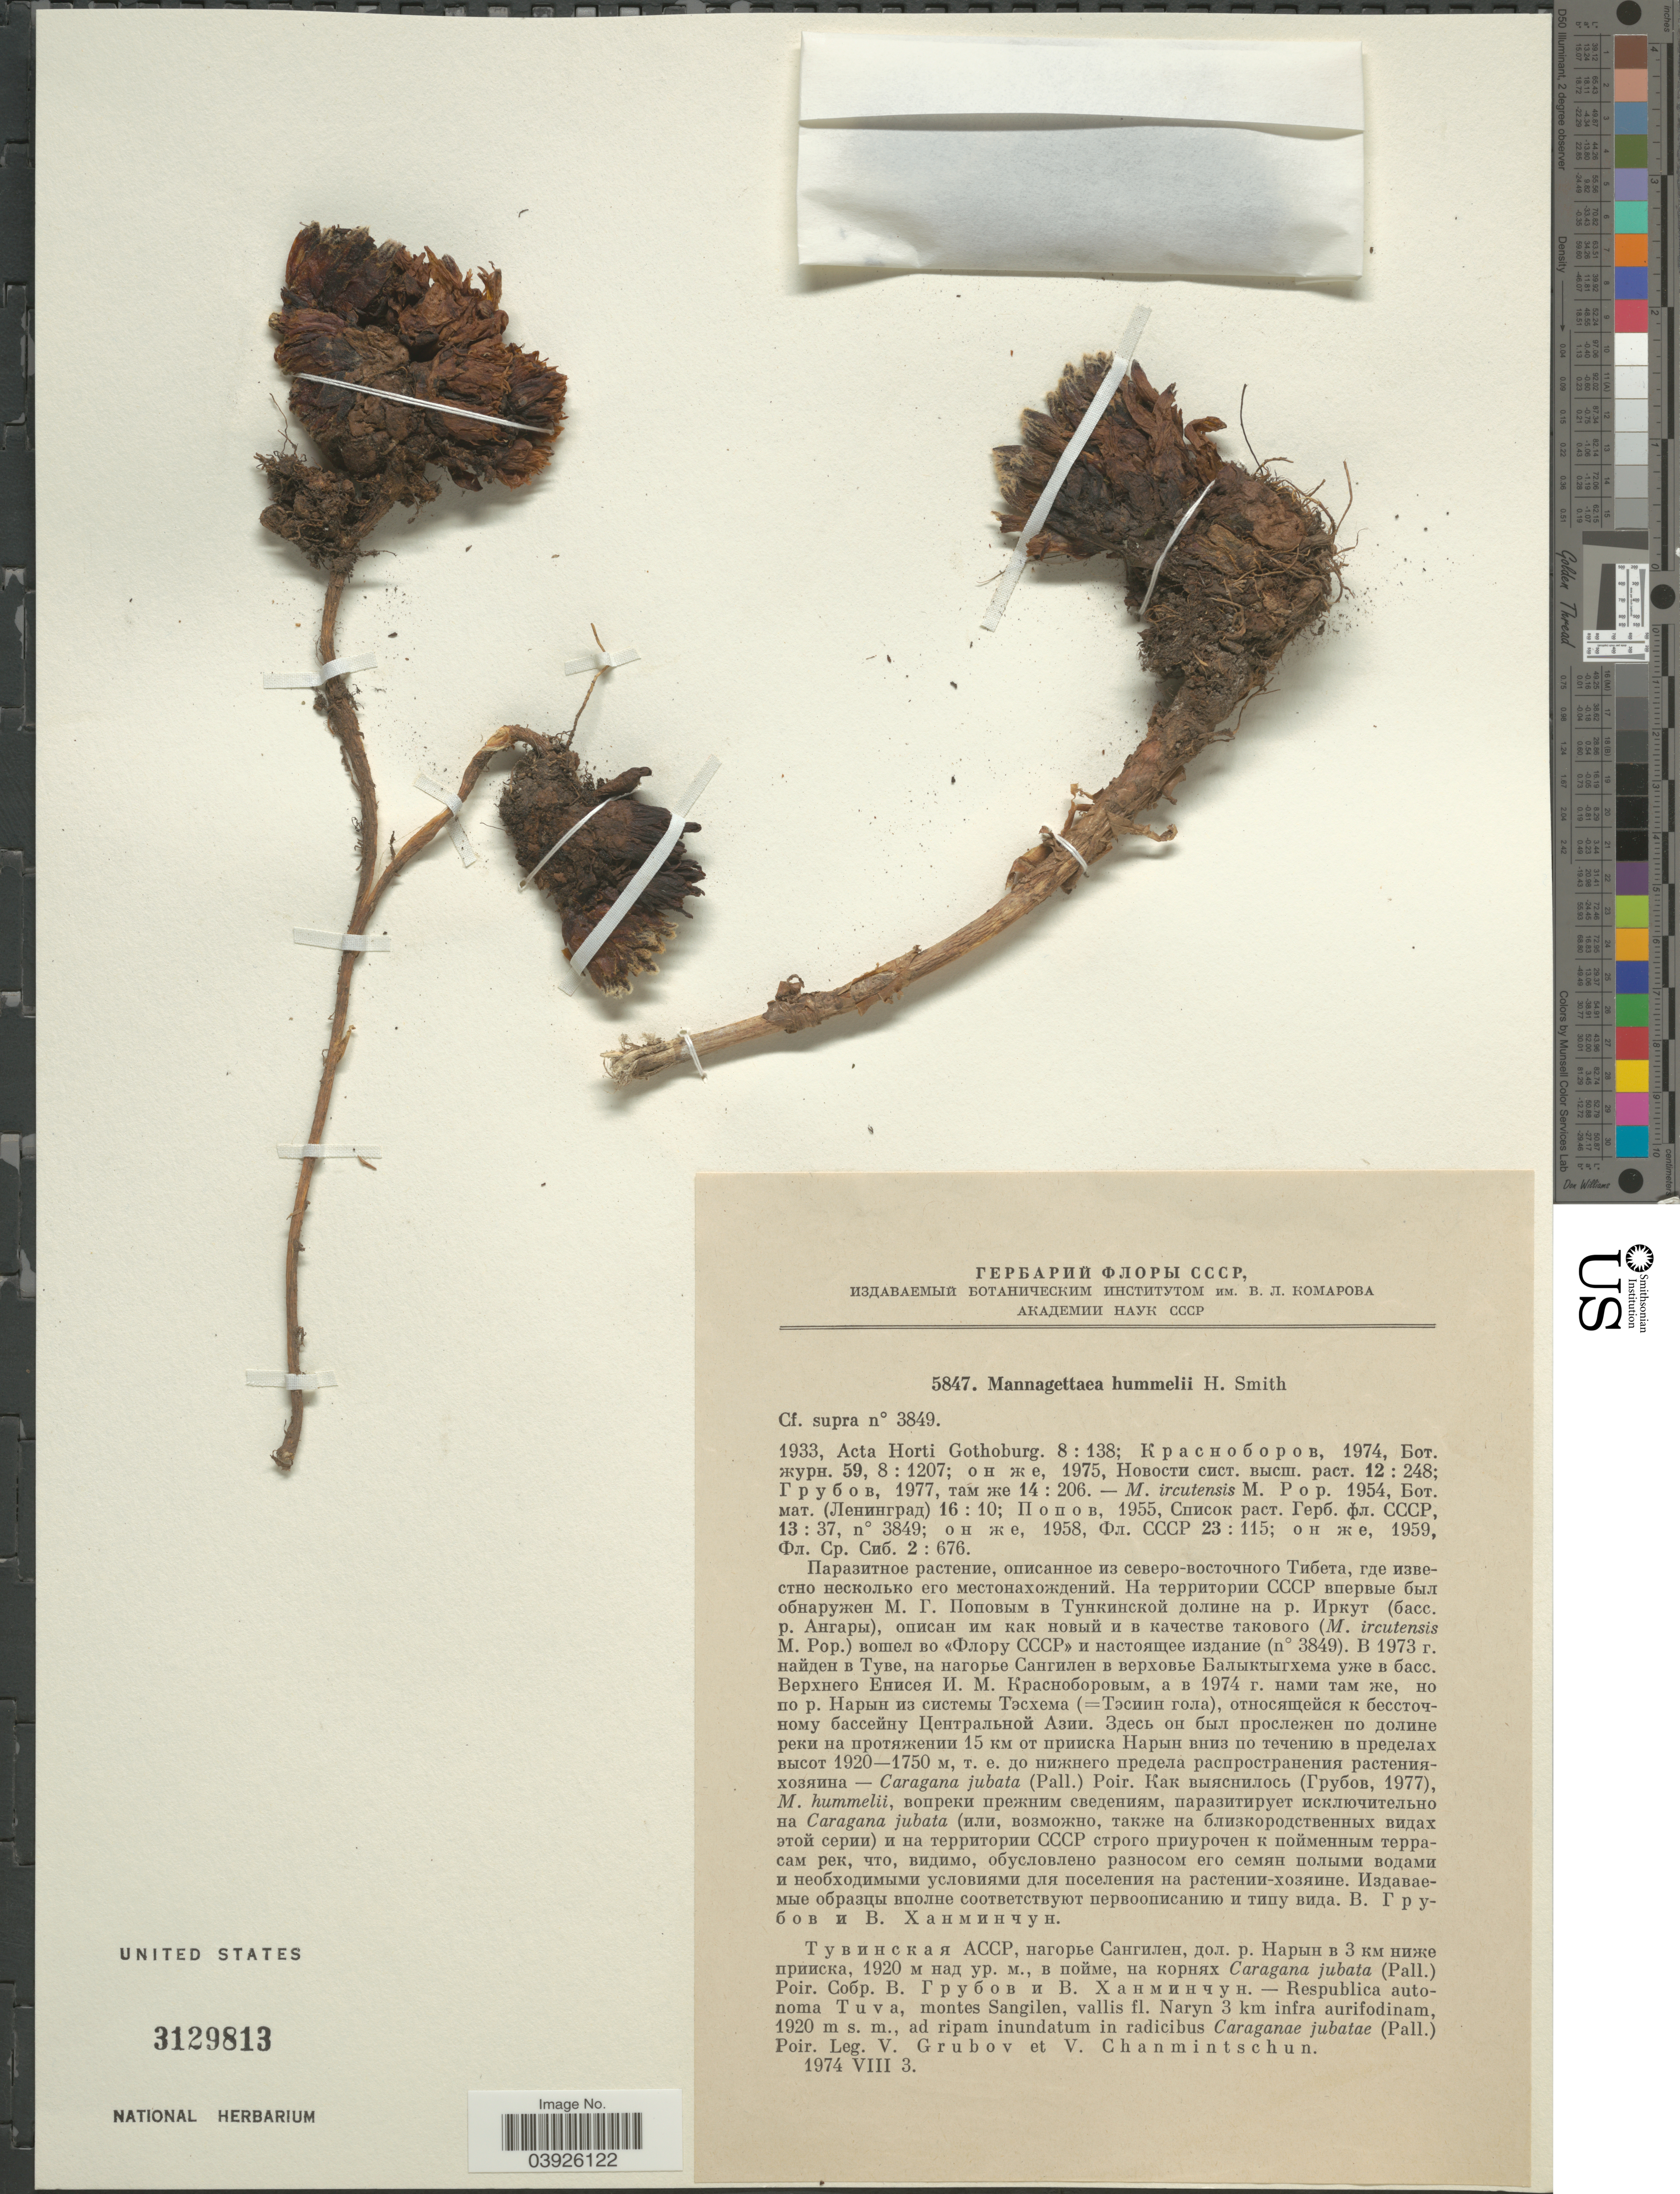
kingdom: Plantae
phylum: Tracheophyta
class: Magnoliopsida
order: Lamiales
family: Orobanchaceae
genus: Mannagettaea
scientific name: Mannagettaea hummelii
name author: Harry Sm.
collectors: V. I. Grubov & V. Chanmintschun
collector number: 5847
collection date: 1974-08-03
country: Russian Federation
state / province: Tuva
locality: X - Respublica autonoma Tuva, montes Sangilen, vallis fl. Naryn 3 km infra aurifodinam.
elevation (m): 1920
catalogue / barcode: US 3129813